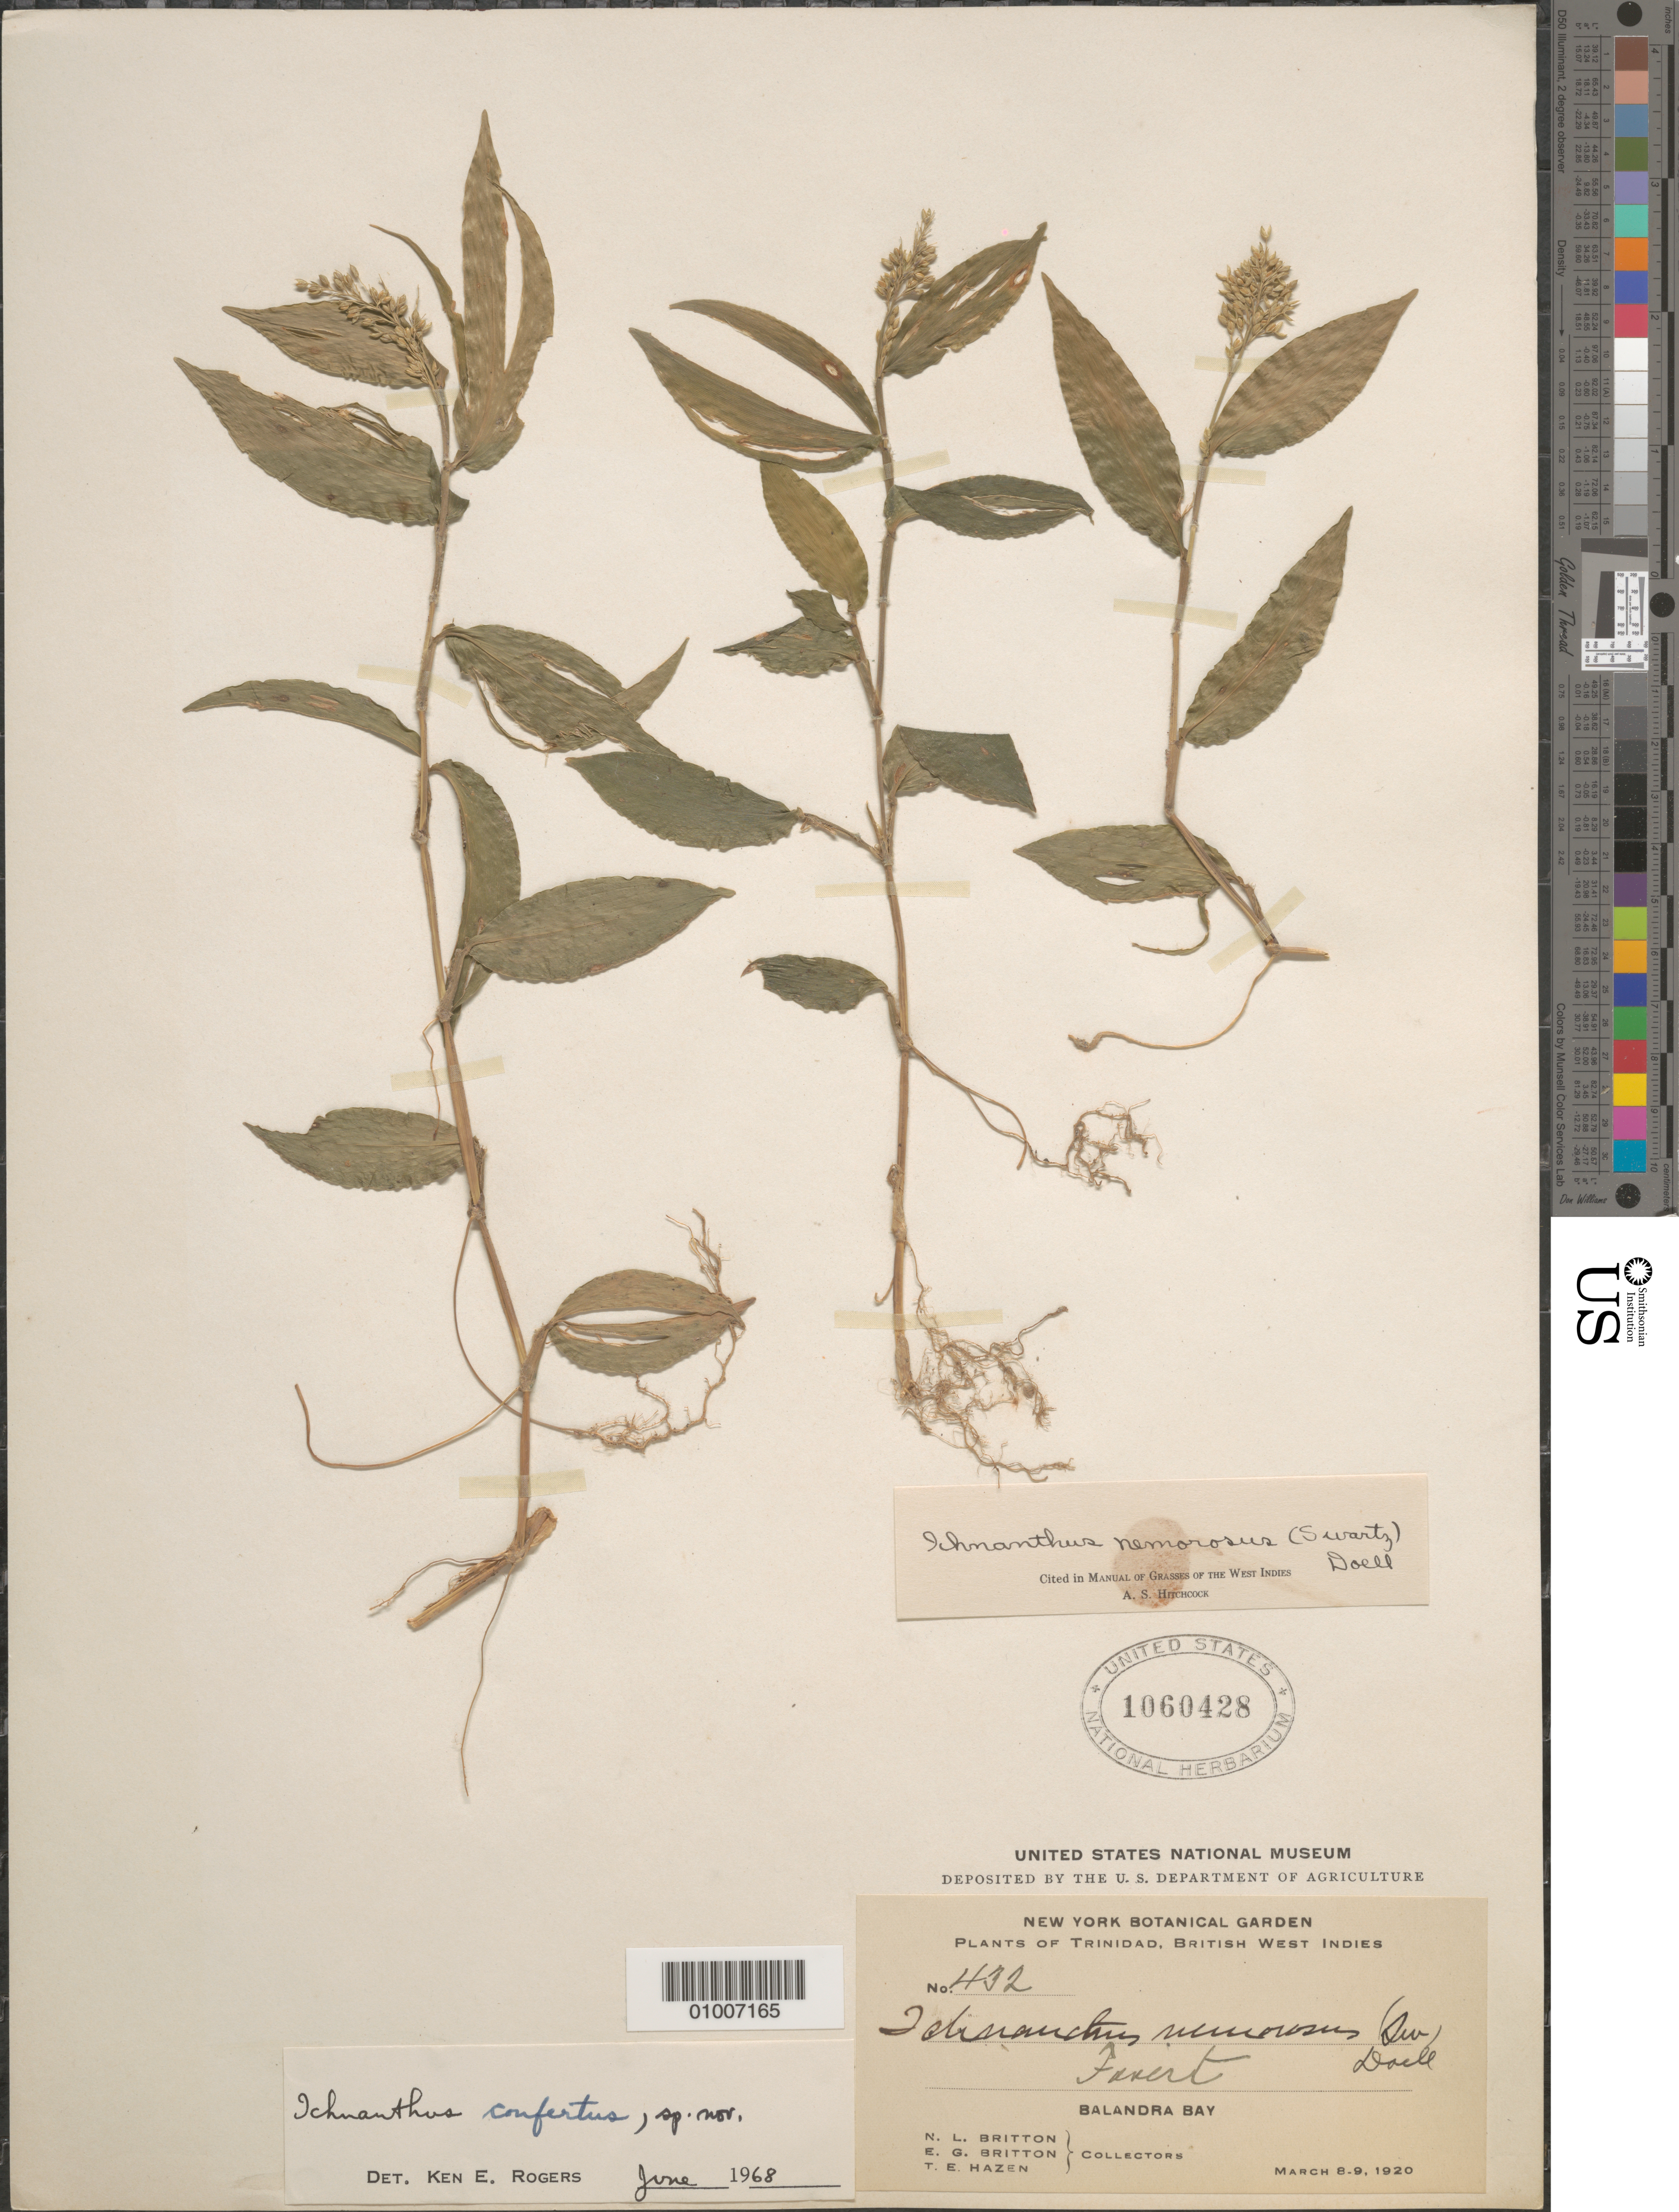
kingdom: Plantae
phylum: Tracheophyta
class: Liliopsida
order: Poales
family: Poaceae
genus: Ichnanthus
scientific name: Ichnanthus confertus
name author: K.E. Rogers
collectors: E. G. Britton, N. Britton & T. E. Hazen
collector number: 432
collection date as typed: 08 Mar 1920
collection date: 1920-03-08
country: Trinidad and Tobago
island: Trinidad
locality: Balandra Bay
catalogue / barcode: US 1060428